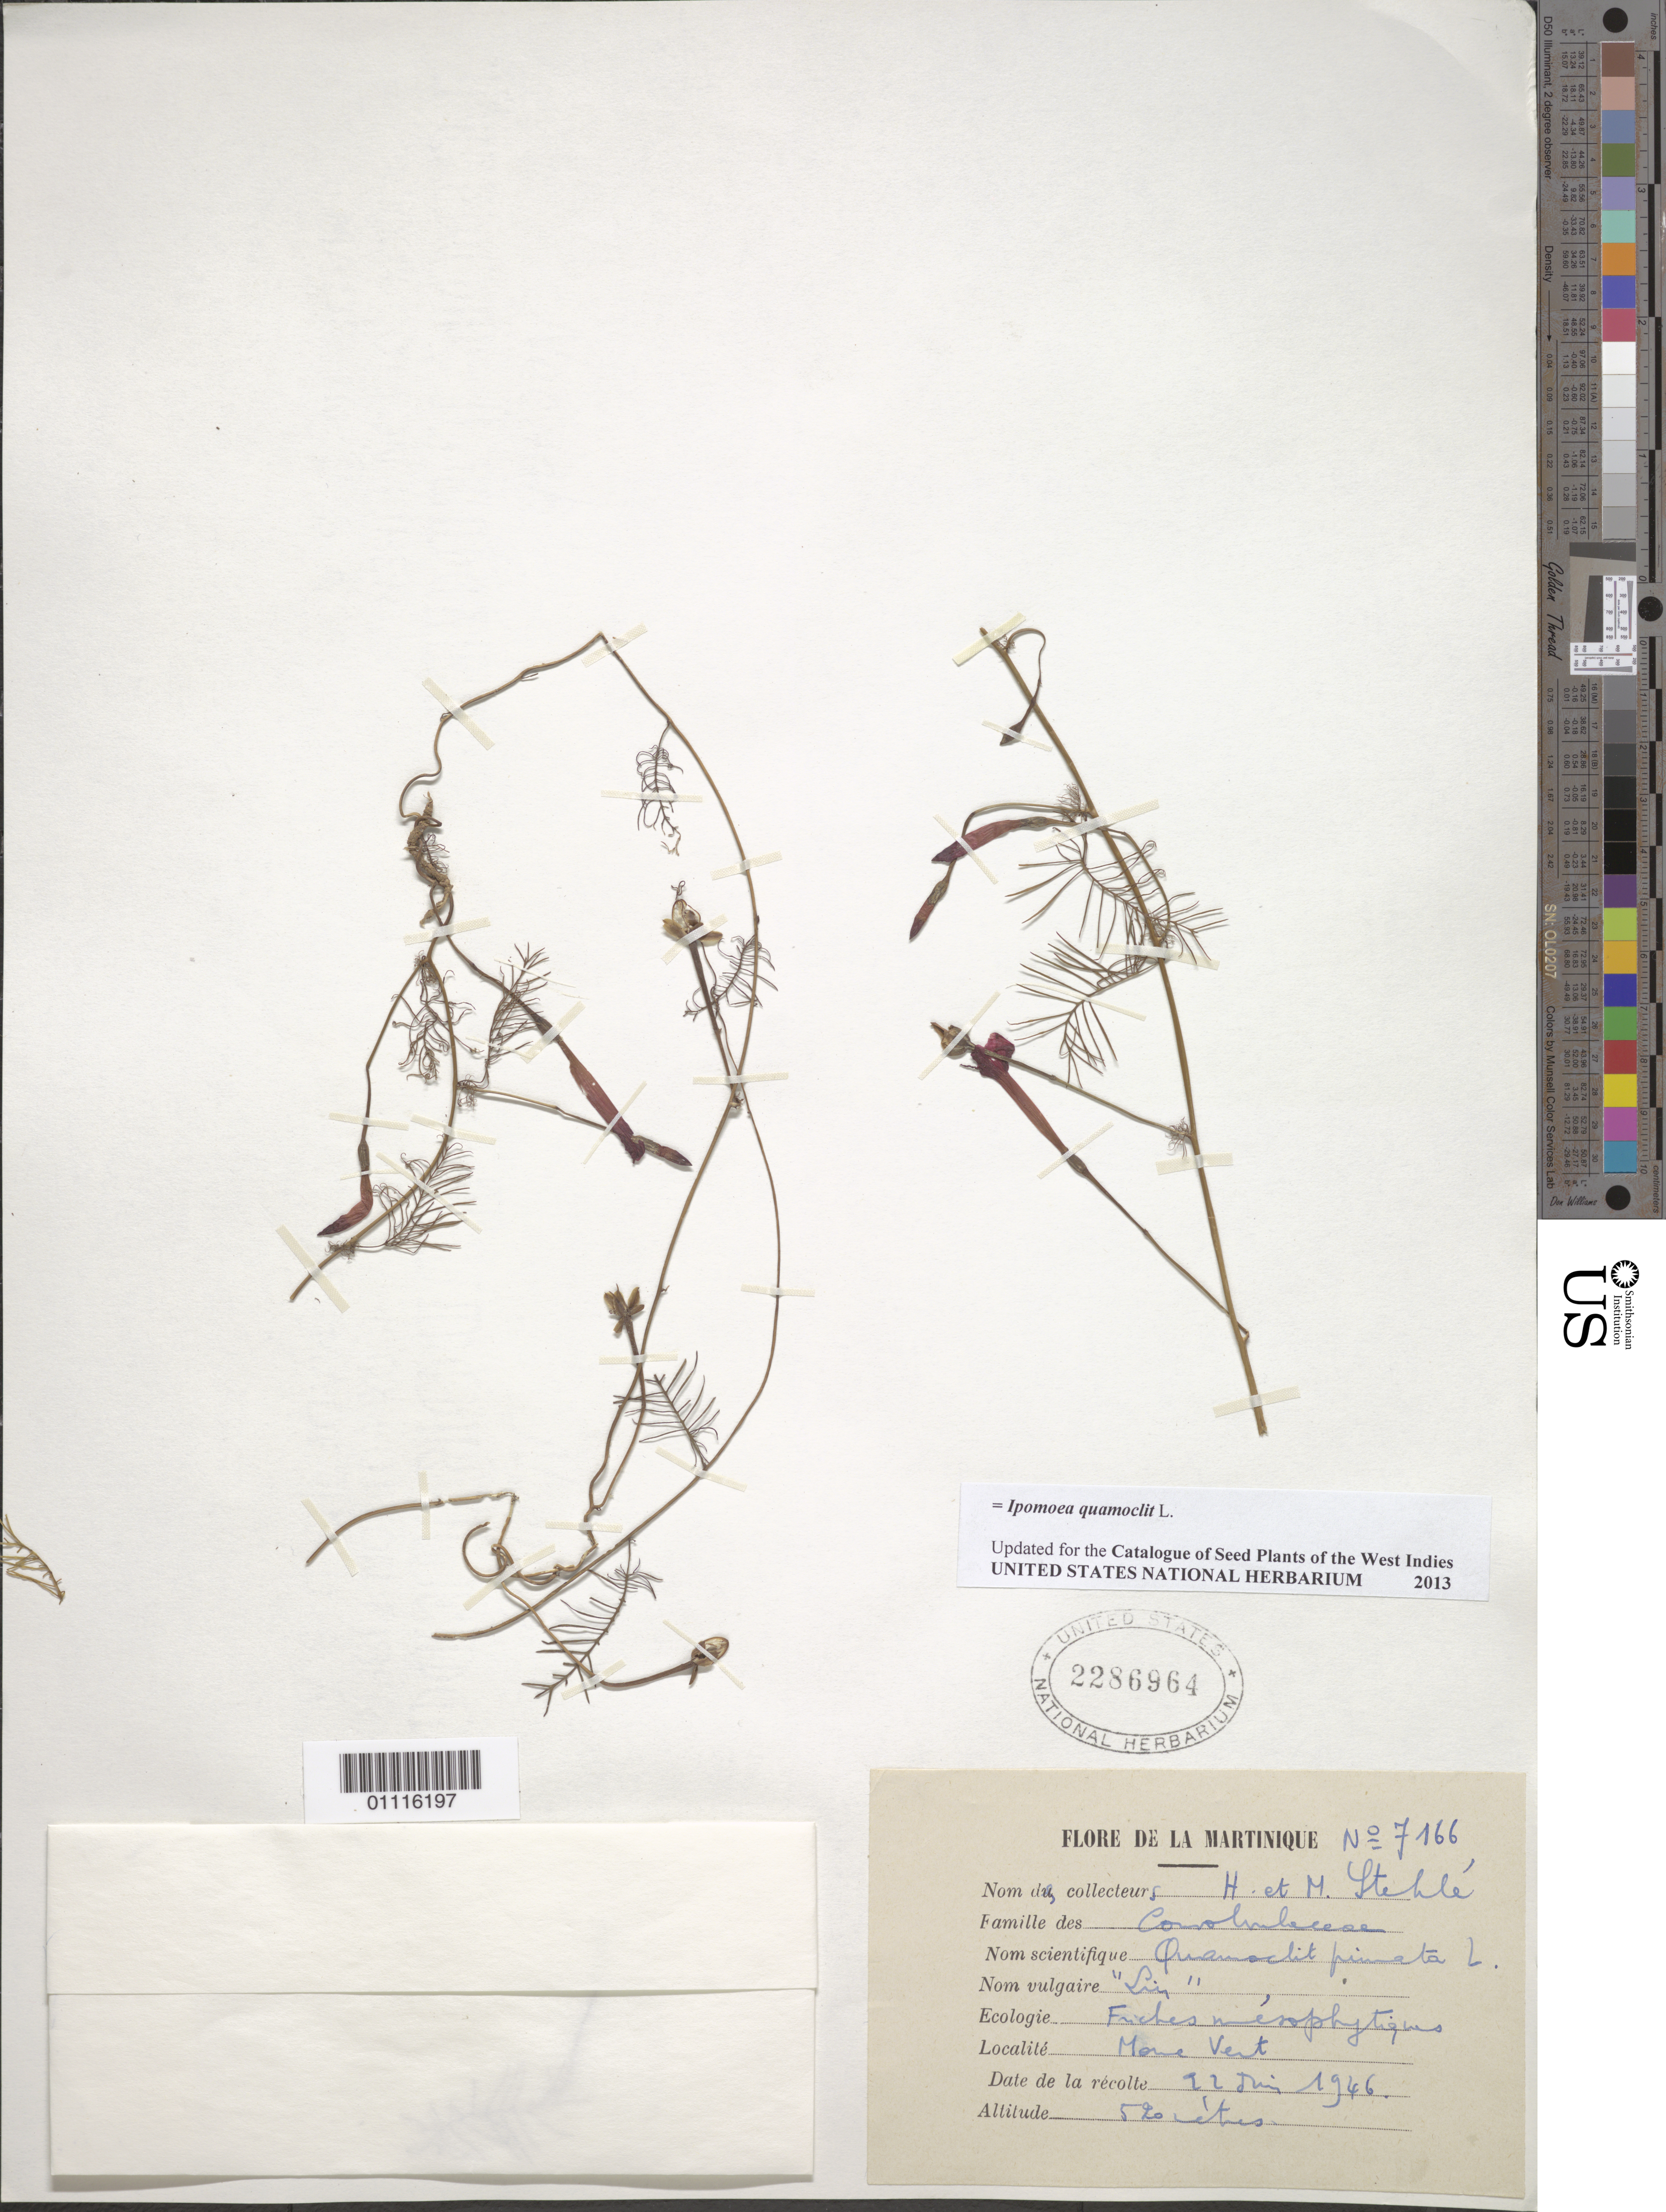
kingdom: Plantae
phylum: Tracheophyta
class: Magnoliopsida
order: Solanales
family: Convolvulaceae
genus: Ipomoea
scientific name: Ipomoea quamoclit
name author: L.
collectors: H. Stehlé & M. Stehlé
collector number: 7166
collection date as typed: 22 Jun 1946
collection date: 1946-06-22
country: Martinique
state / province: Saint-Pierre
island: Martinique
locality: Morne Vert. Fiches mesophytiques.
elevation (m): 520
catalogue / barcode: US 2286964